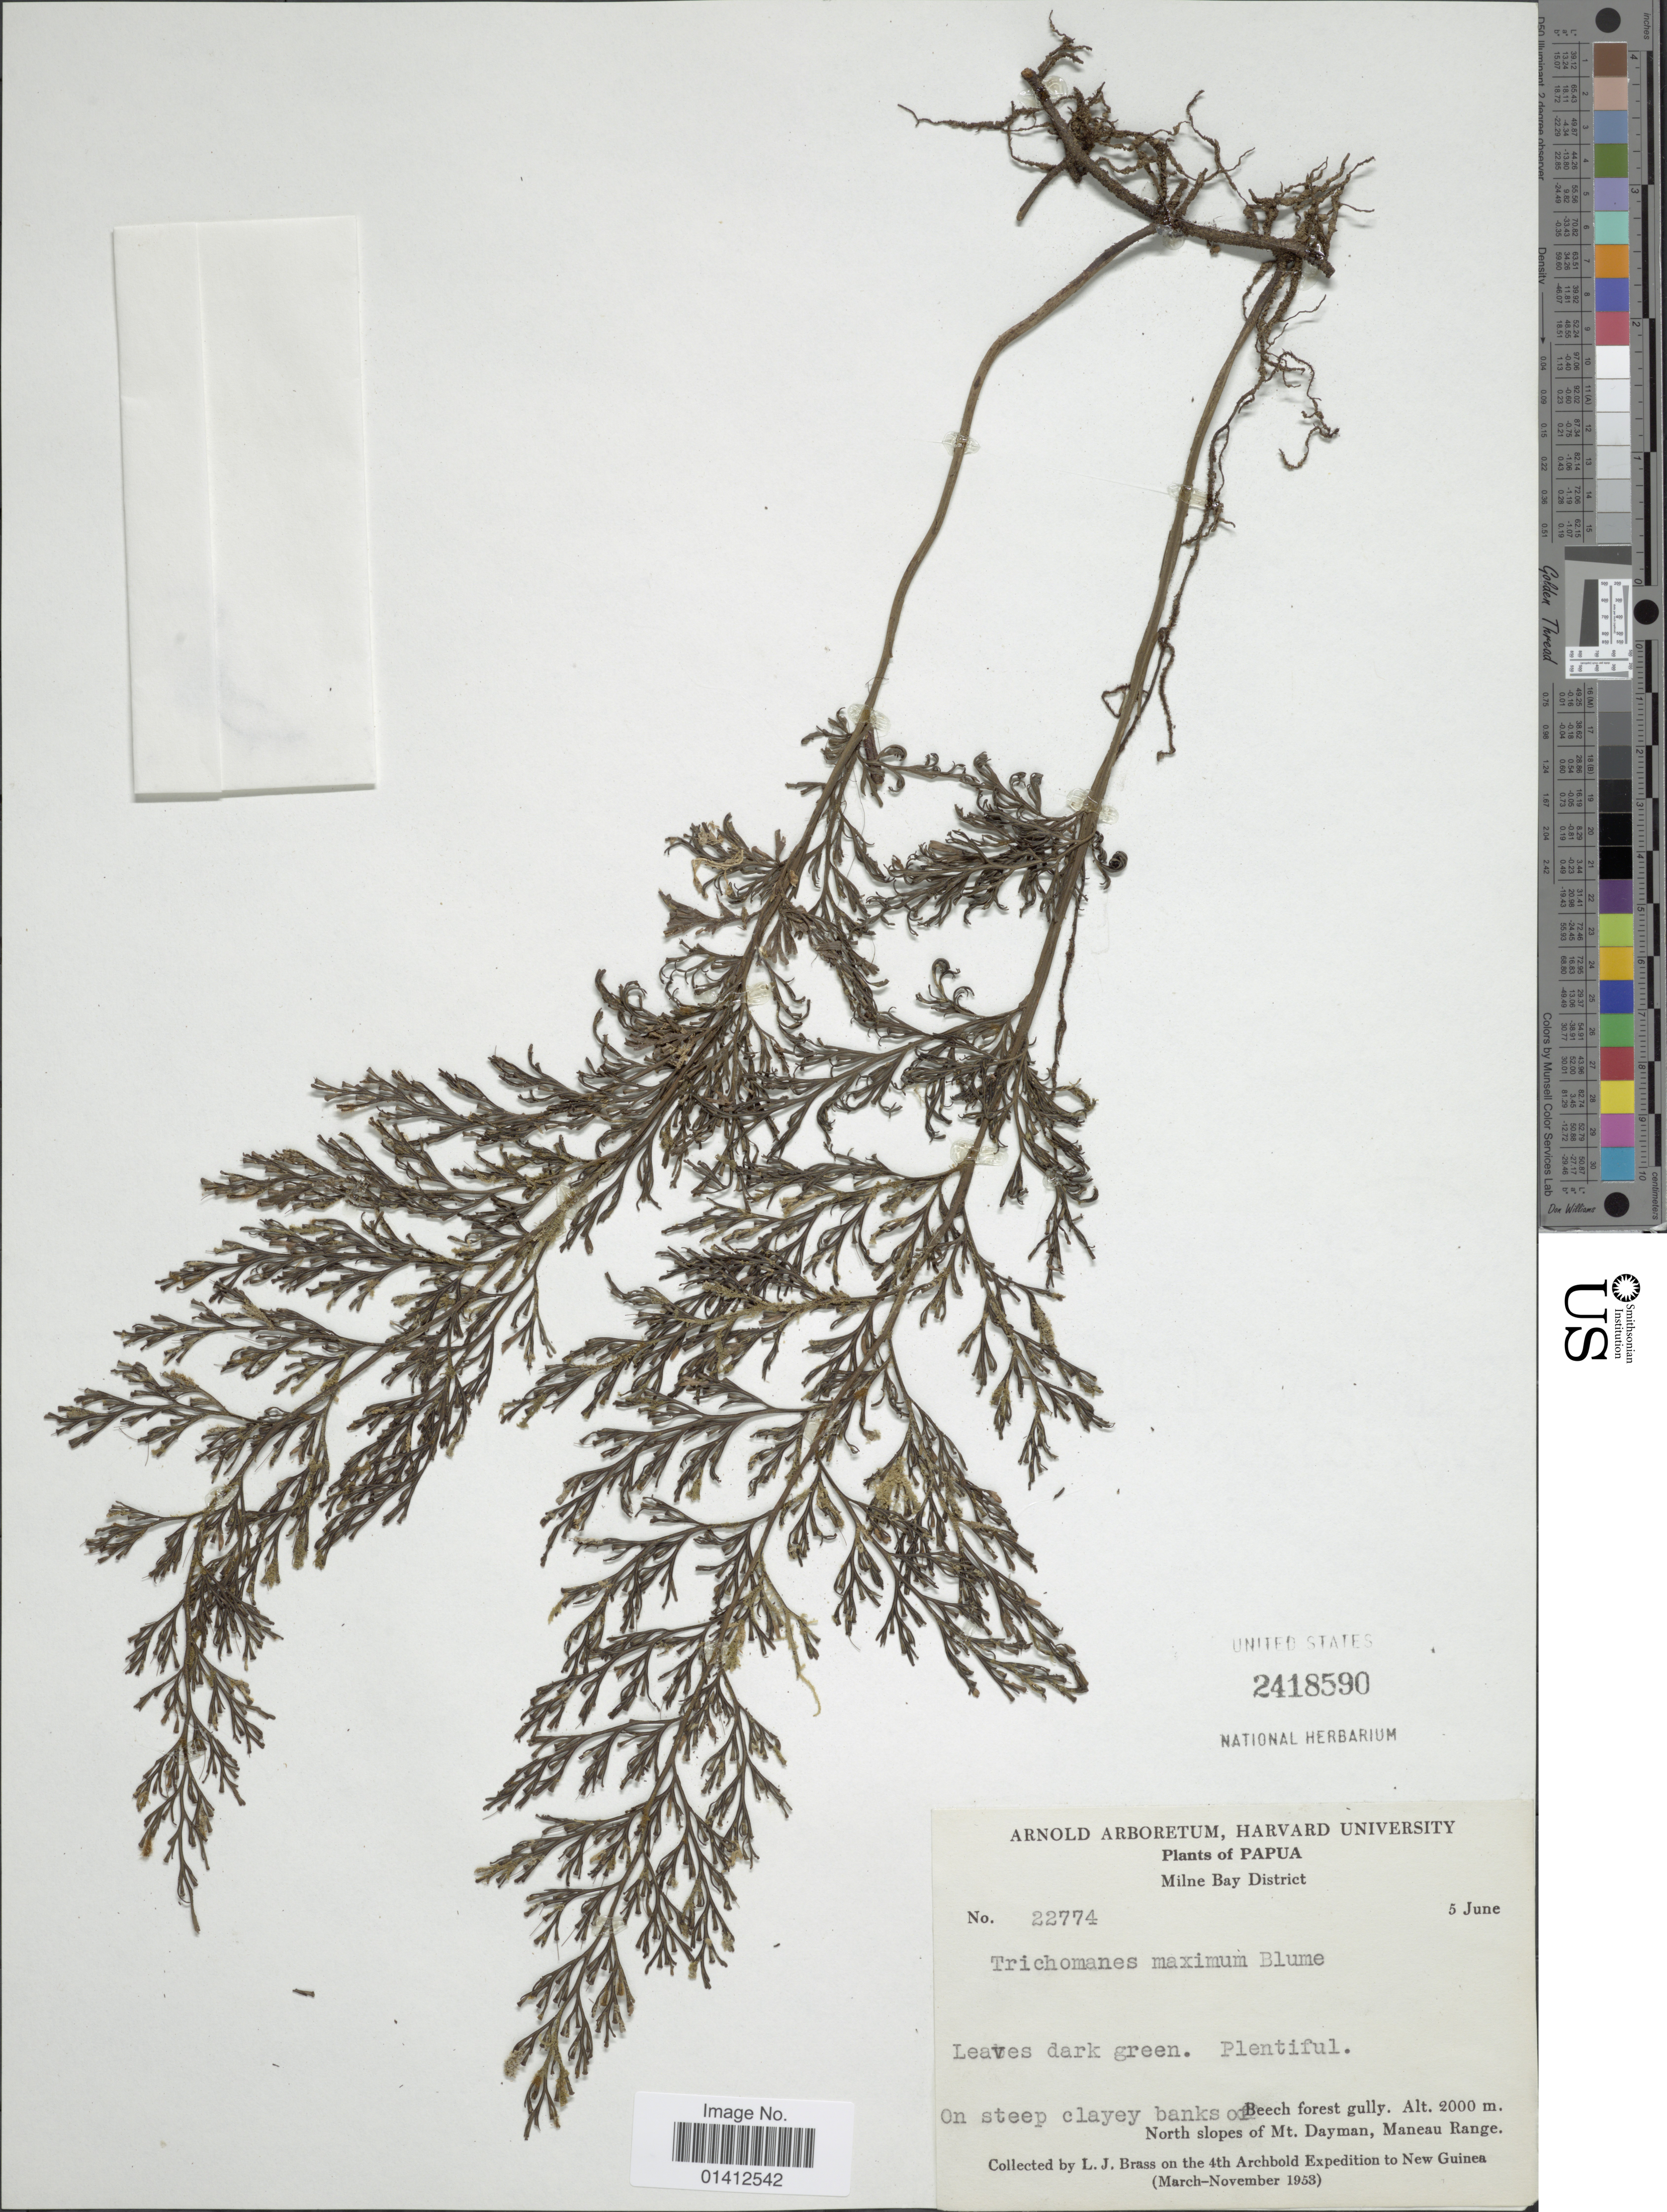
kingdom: Plantae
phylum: Tracheophyta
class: Polypodiopsida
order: Hymenophyllales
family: Hymenophyllaceae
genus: Vandenboschia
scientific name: Vandenboschia maxima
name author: (Blume) Copel.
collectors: L. J. Brass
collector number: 22774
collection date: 1953-06-05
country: Papua New Guinea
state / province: Milne Bay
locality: Milne Bay District, North slopes of Mt Dayman, Maneau Range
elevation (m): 2000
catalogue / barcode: US 2418590